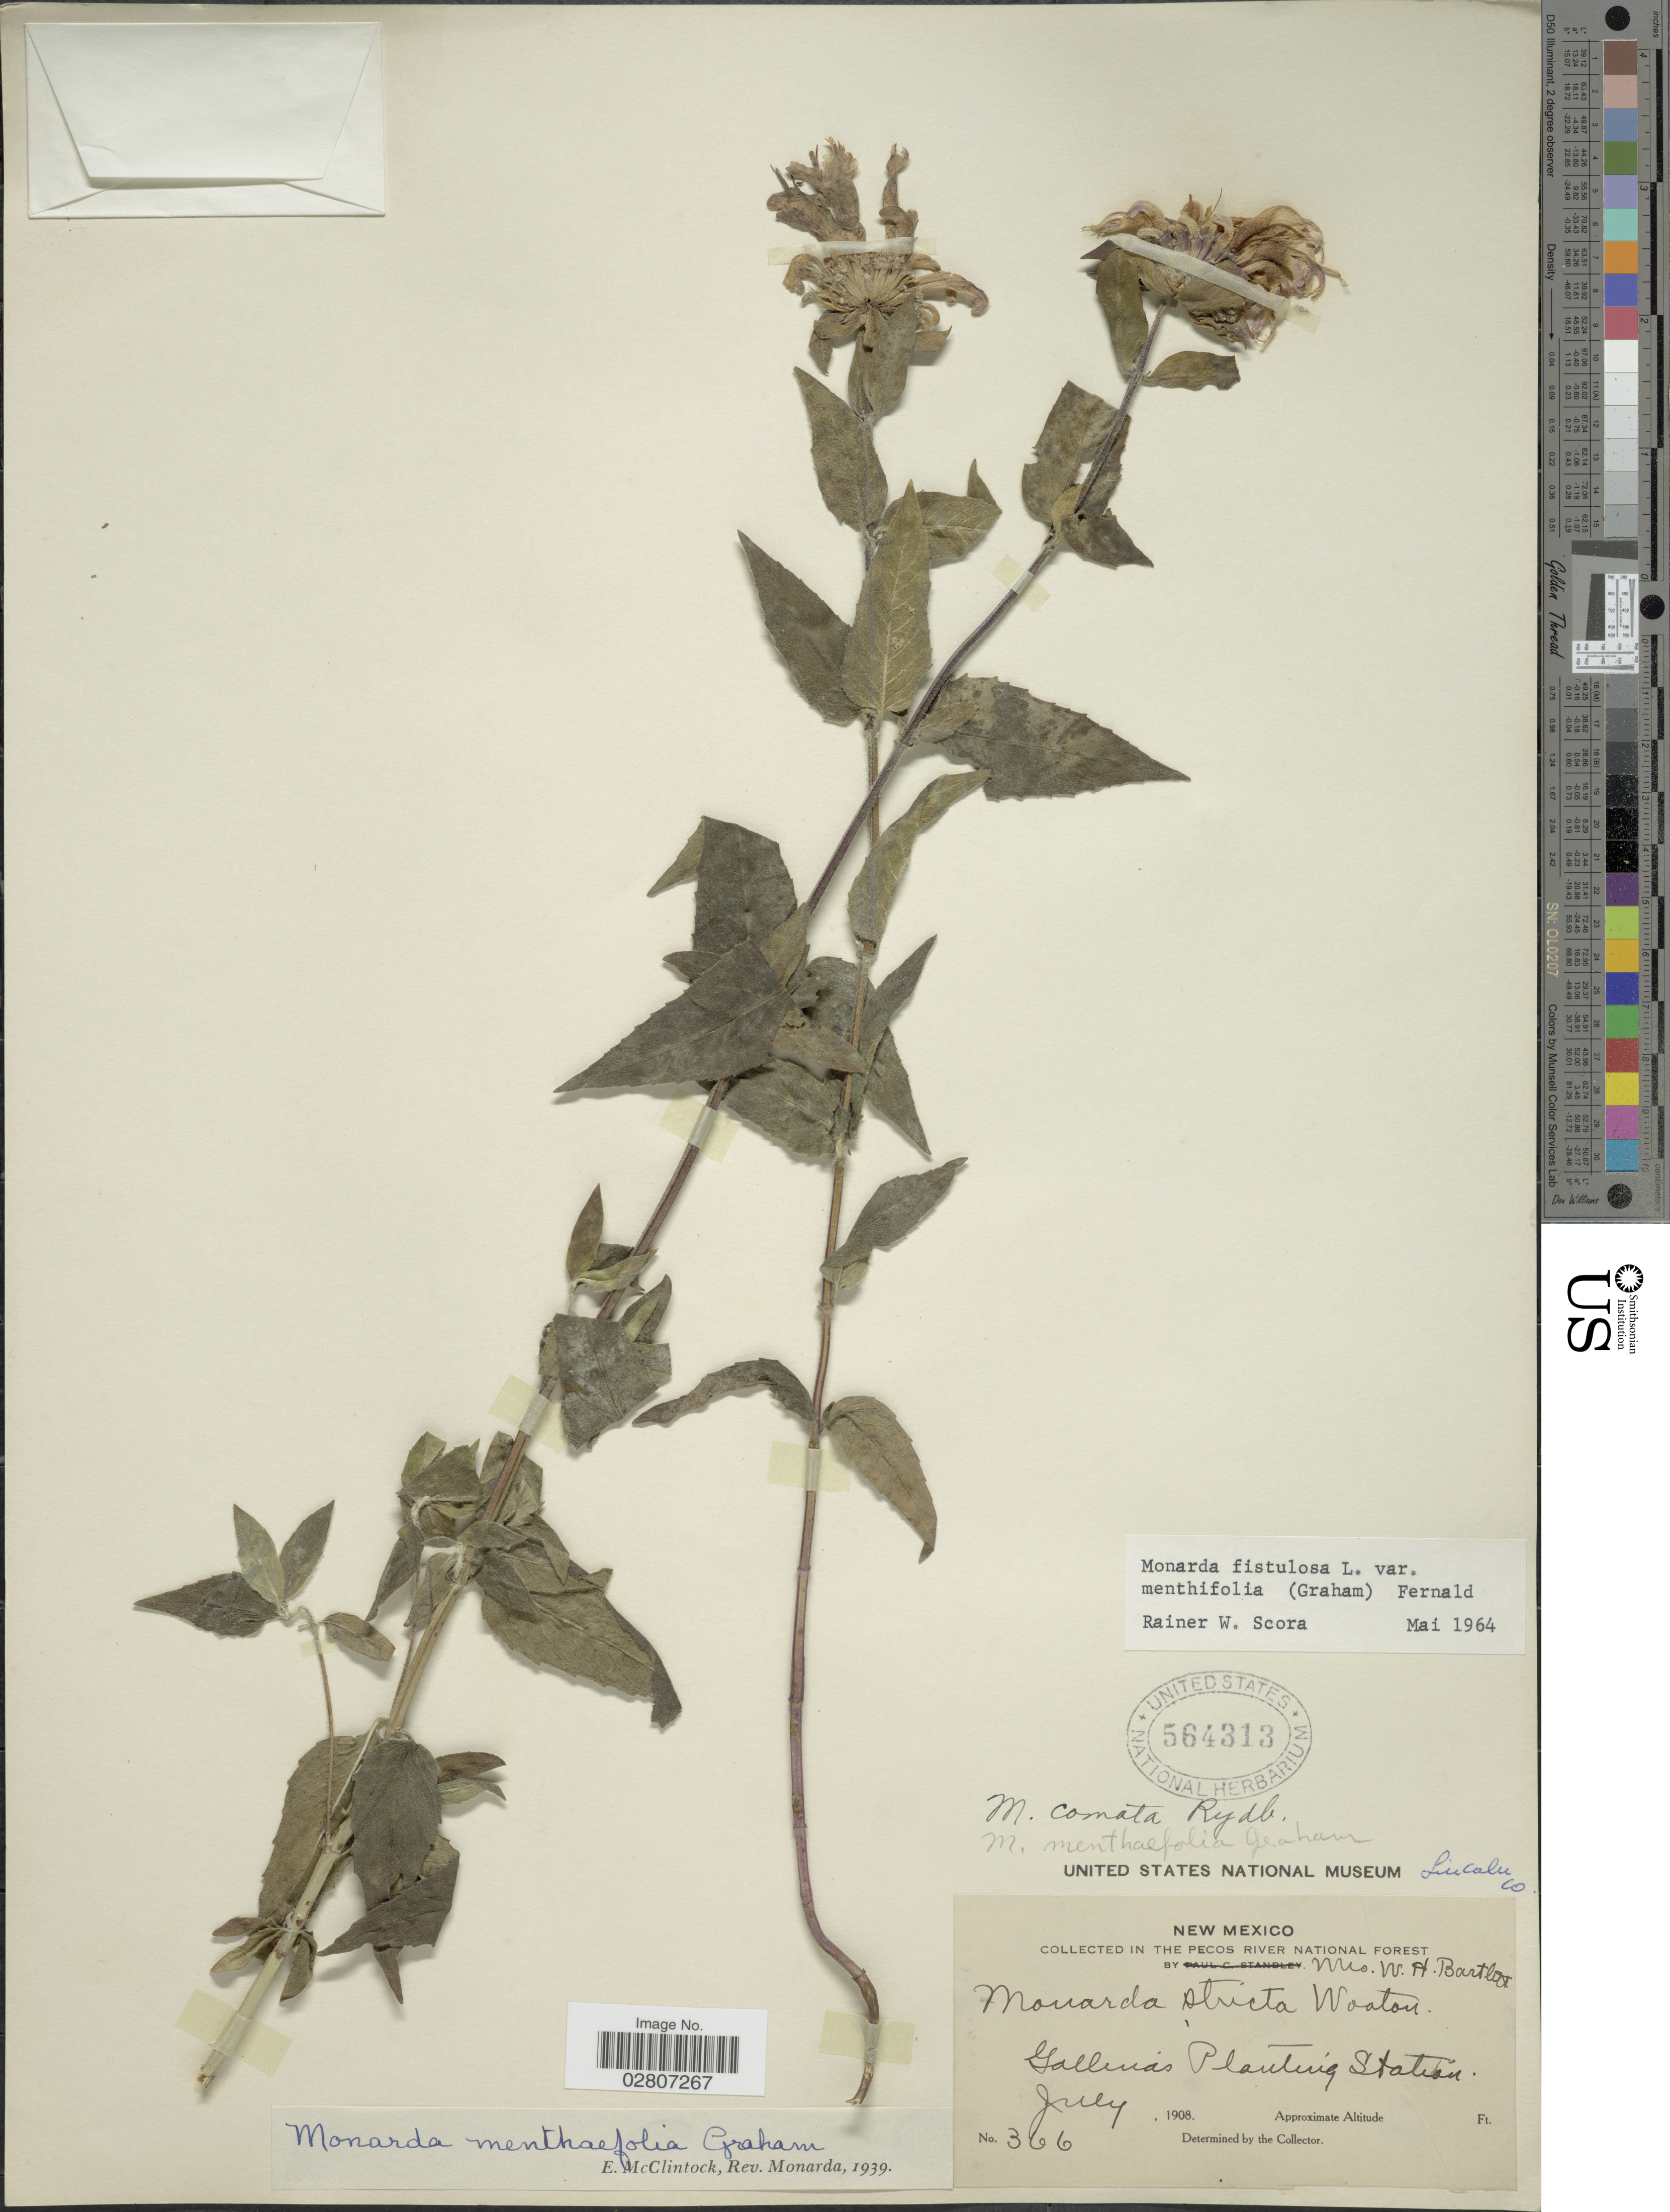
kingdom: Plantae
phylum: Tracheophyta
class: Magnoliopsida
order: Lamiales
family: Lamiaceae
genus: Monarda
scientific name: Monarda fistulosa var. menthifolia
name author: (Graham) Fernald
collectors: W. Bartley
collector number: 366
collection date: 1908-07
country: United States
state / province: New Mexico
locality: In the Pecos River National Forest. Gallinas Planting Station. Lincoln Co.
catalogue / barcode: US 564313